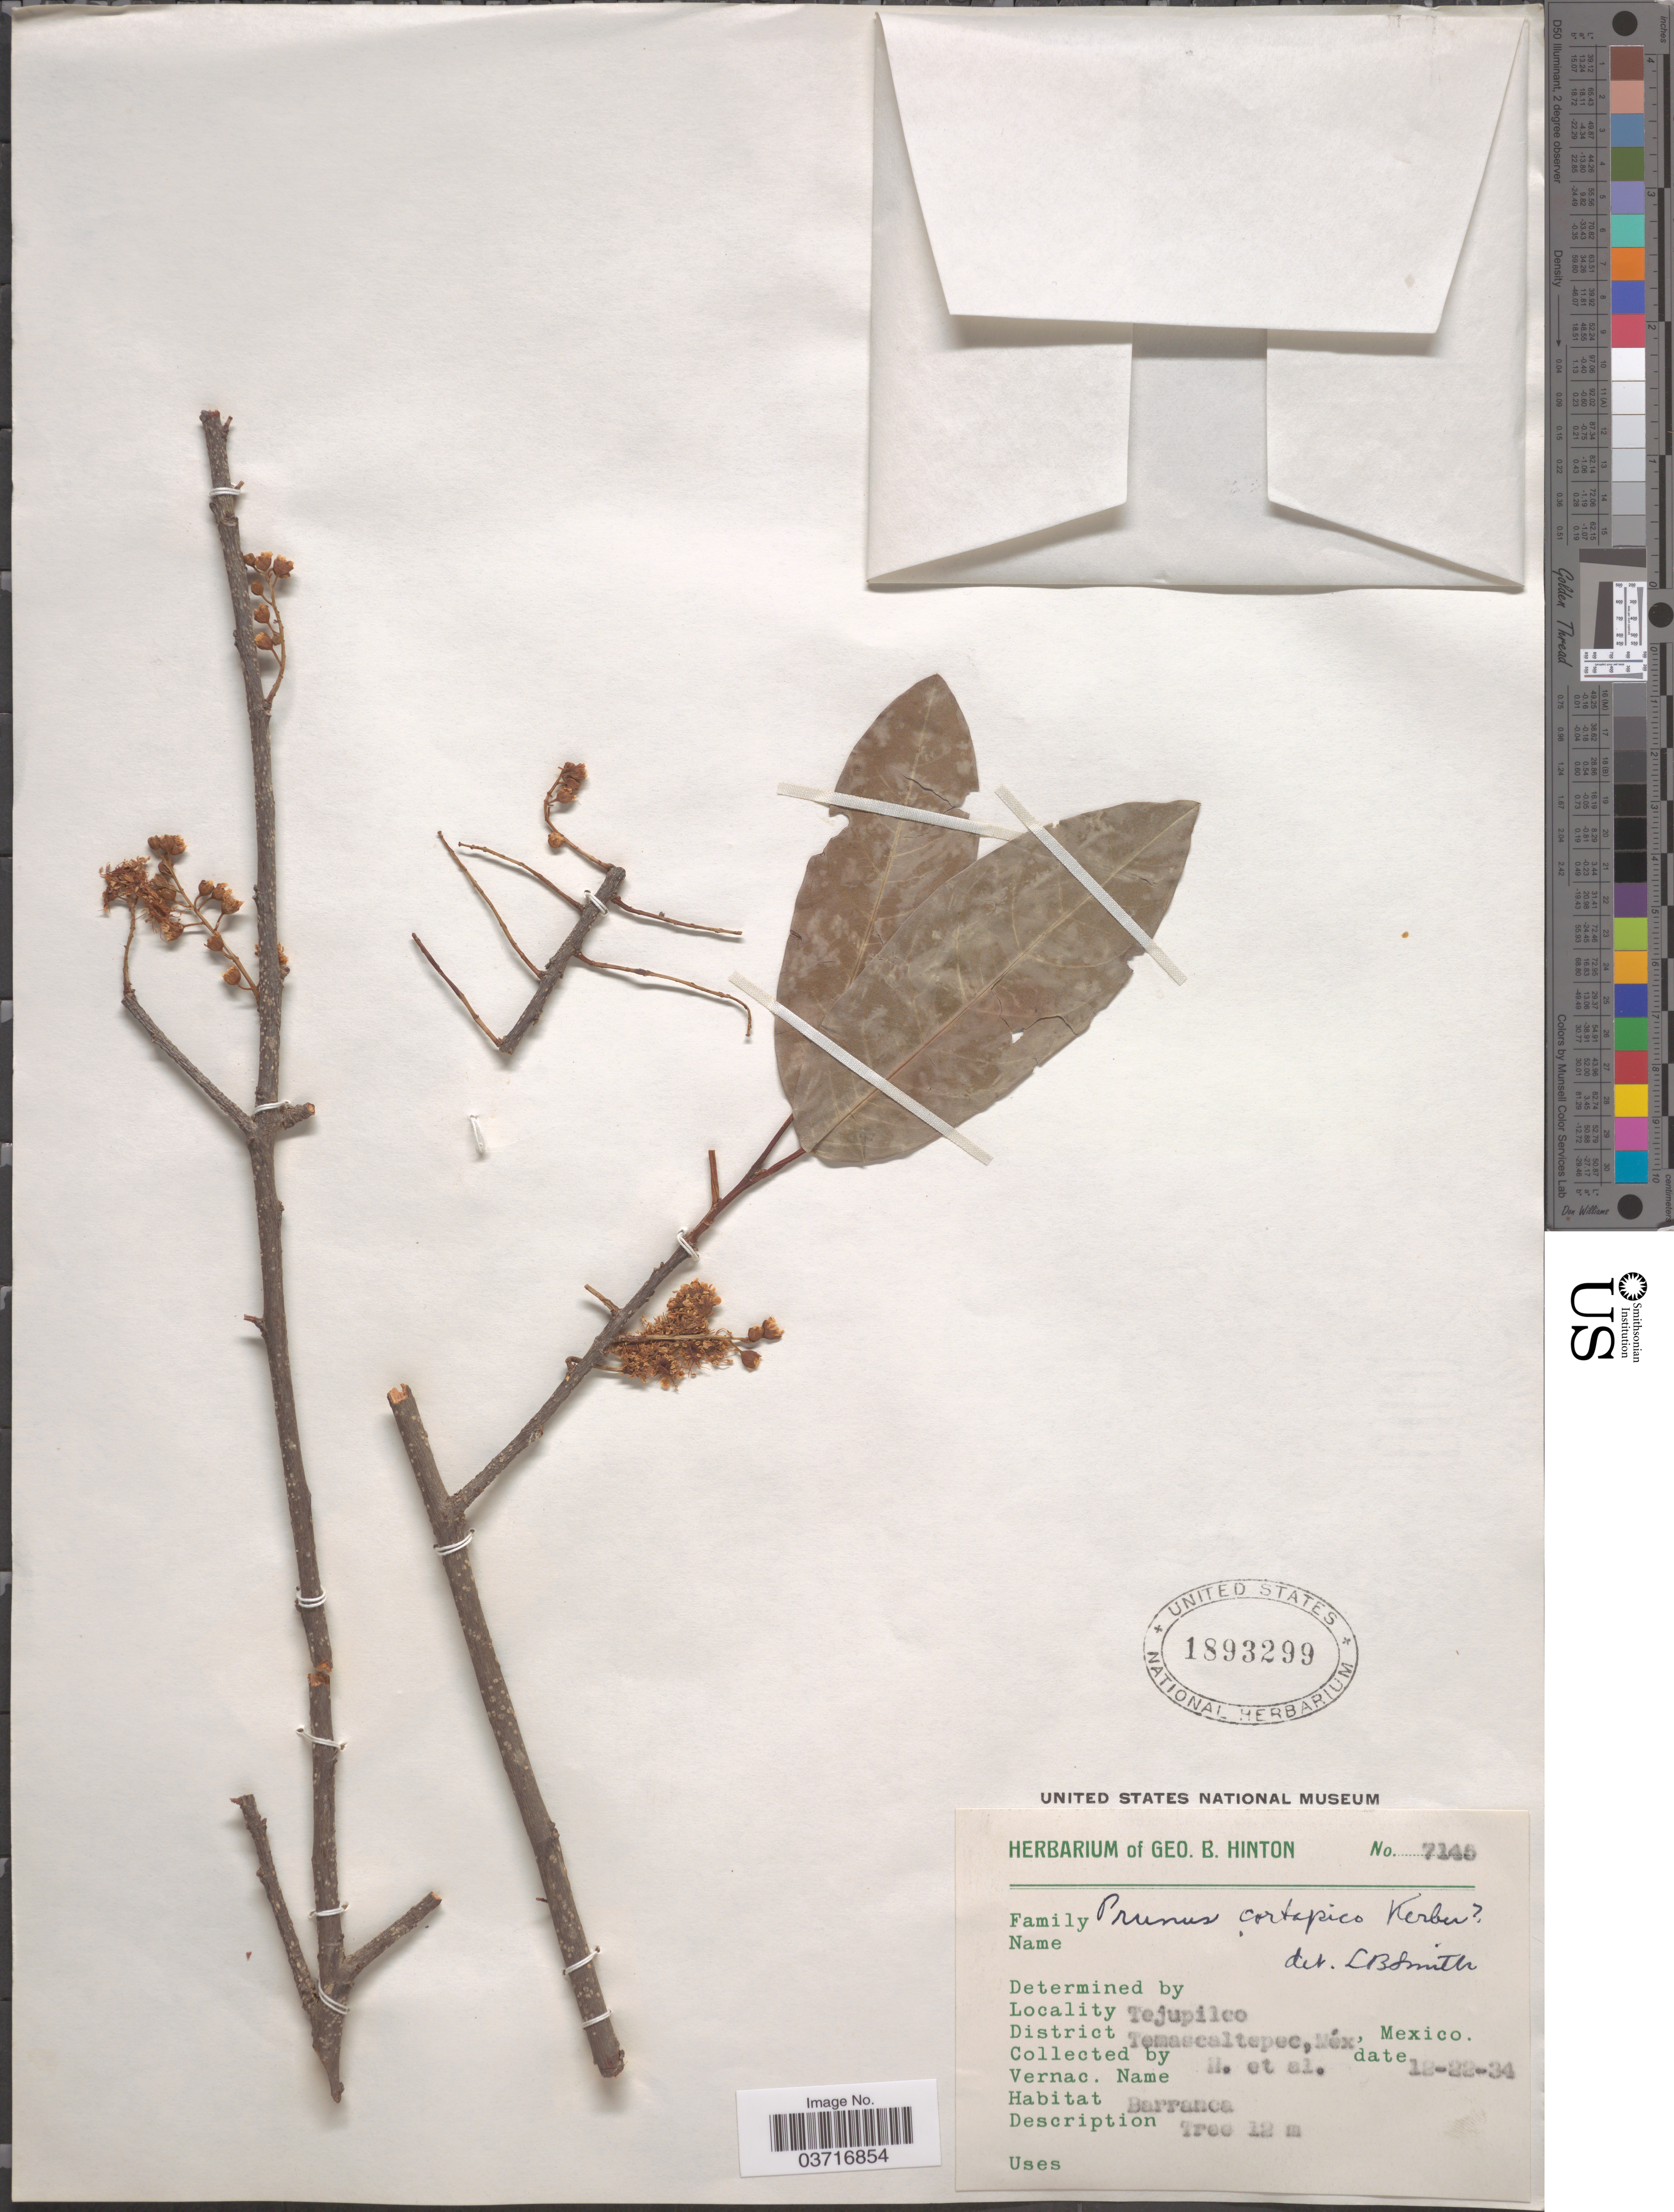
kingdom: Plantae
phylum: Tracheophyta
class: Magnoliopsida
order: Rosales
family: Rosaceae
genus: Prunus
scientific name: Prunus cortapico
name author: Kerber ex Koehne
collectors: G. B. Hinton & et al.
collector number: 7145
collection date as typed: Transcribed d/m/y: 22/12/34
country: Mexico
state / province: México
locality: Tejupilco. District Temascaltepec.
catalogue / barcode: US 1893299